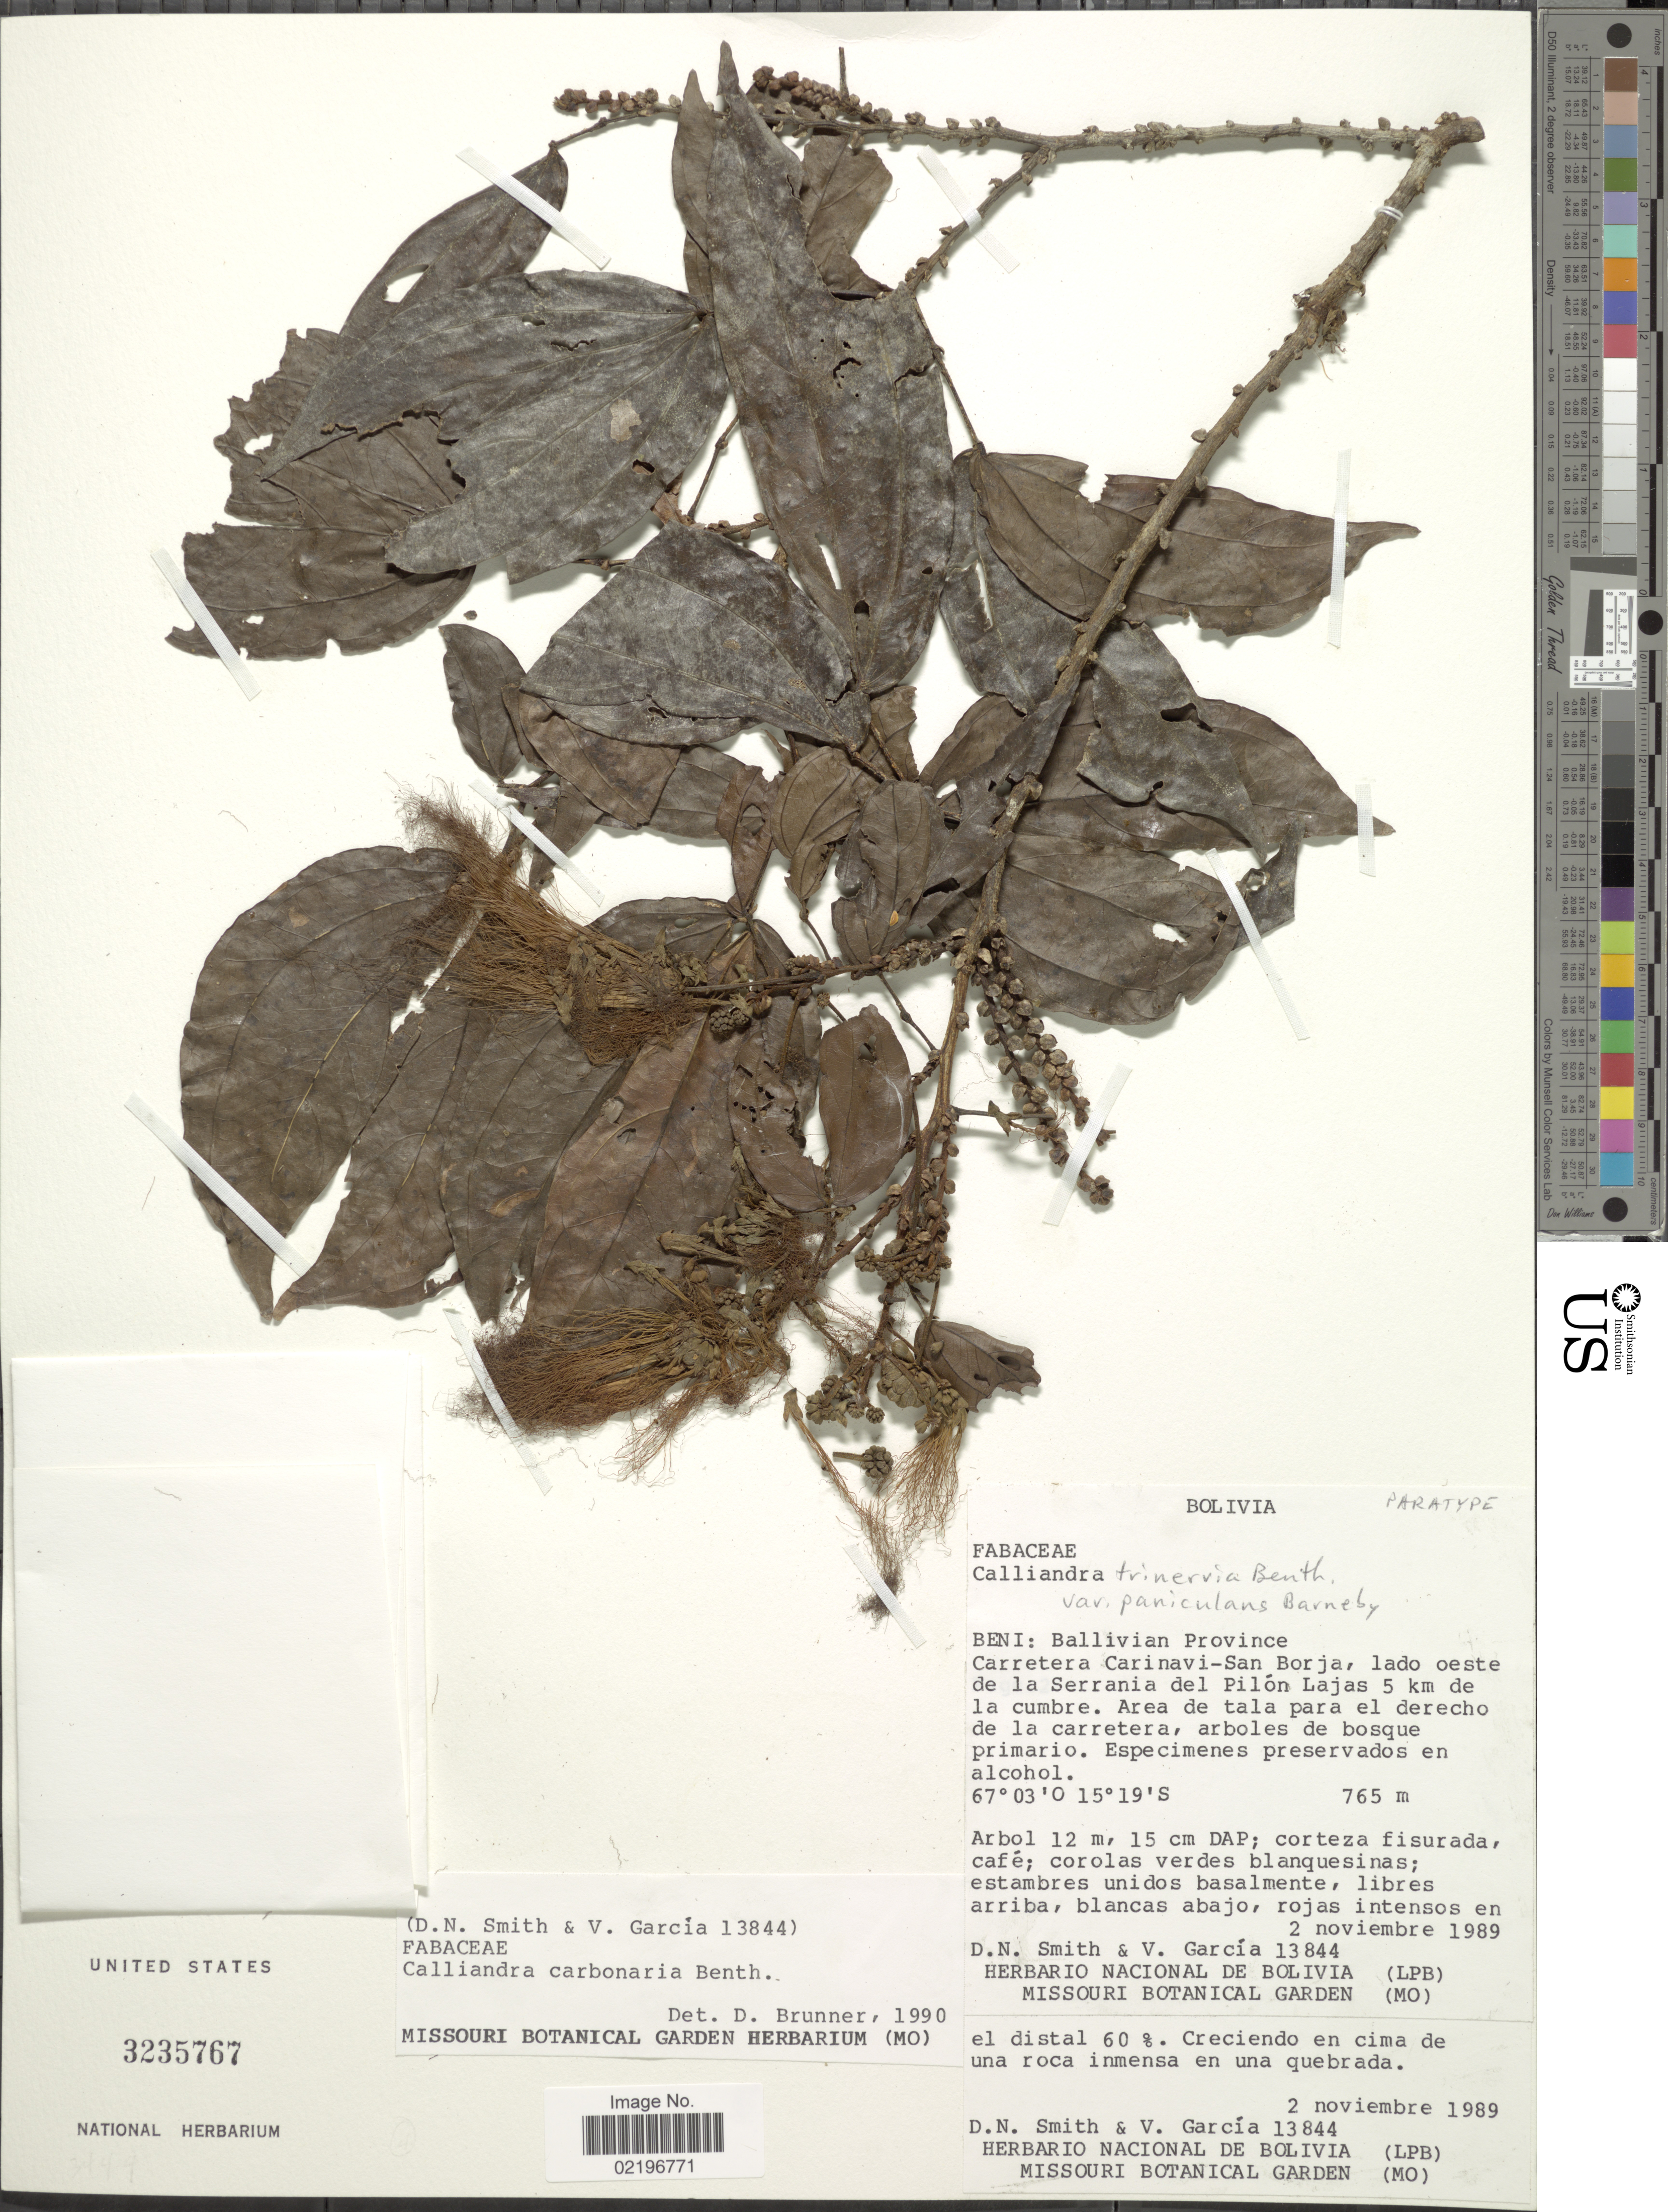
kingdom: Plantae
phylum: Tracheophyta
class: Magnoliopsida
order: Fabales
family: Fabaceae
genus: Calliandra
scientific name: Calliandra trinervia var. paniculans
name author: Barneby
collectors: D. Smith & V. Garcia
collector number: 13844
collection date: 1989-11-02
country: Bolivia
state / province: Beni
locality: Ballivian Province. Carretera Carinavi - San Borja, lado oeste de la Serrania del Pilon Lajas 5 km de la cumbre. Area de tala para el derecho da la carretera, arboles de bosque primario.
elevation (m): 765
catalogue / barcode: US 3235767